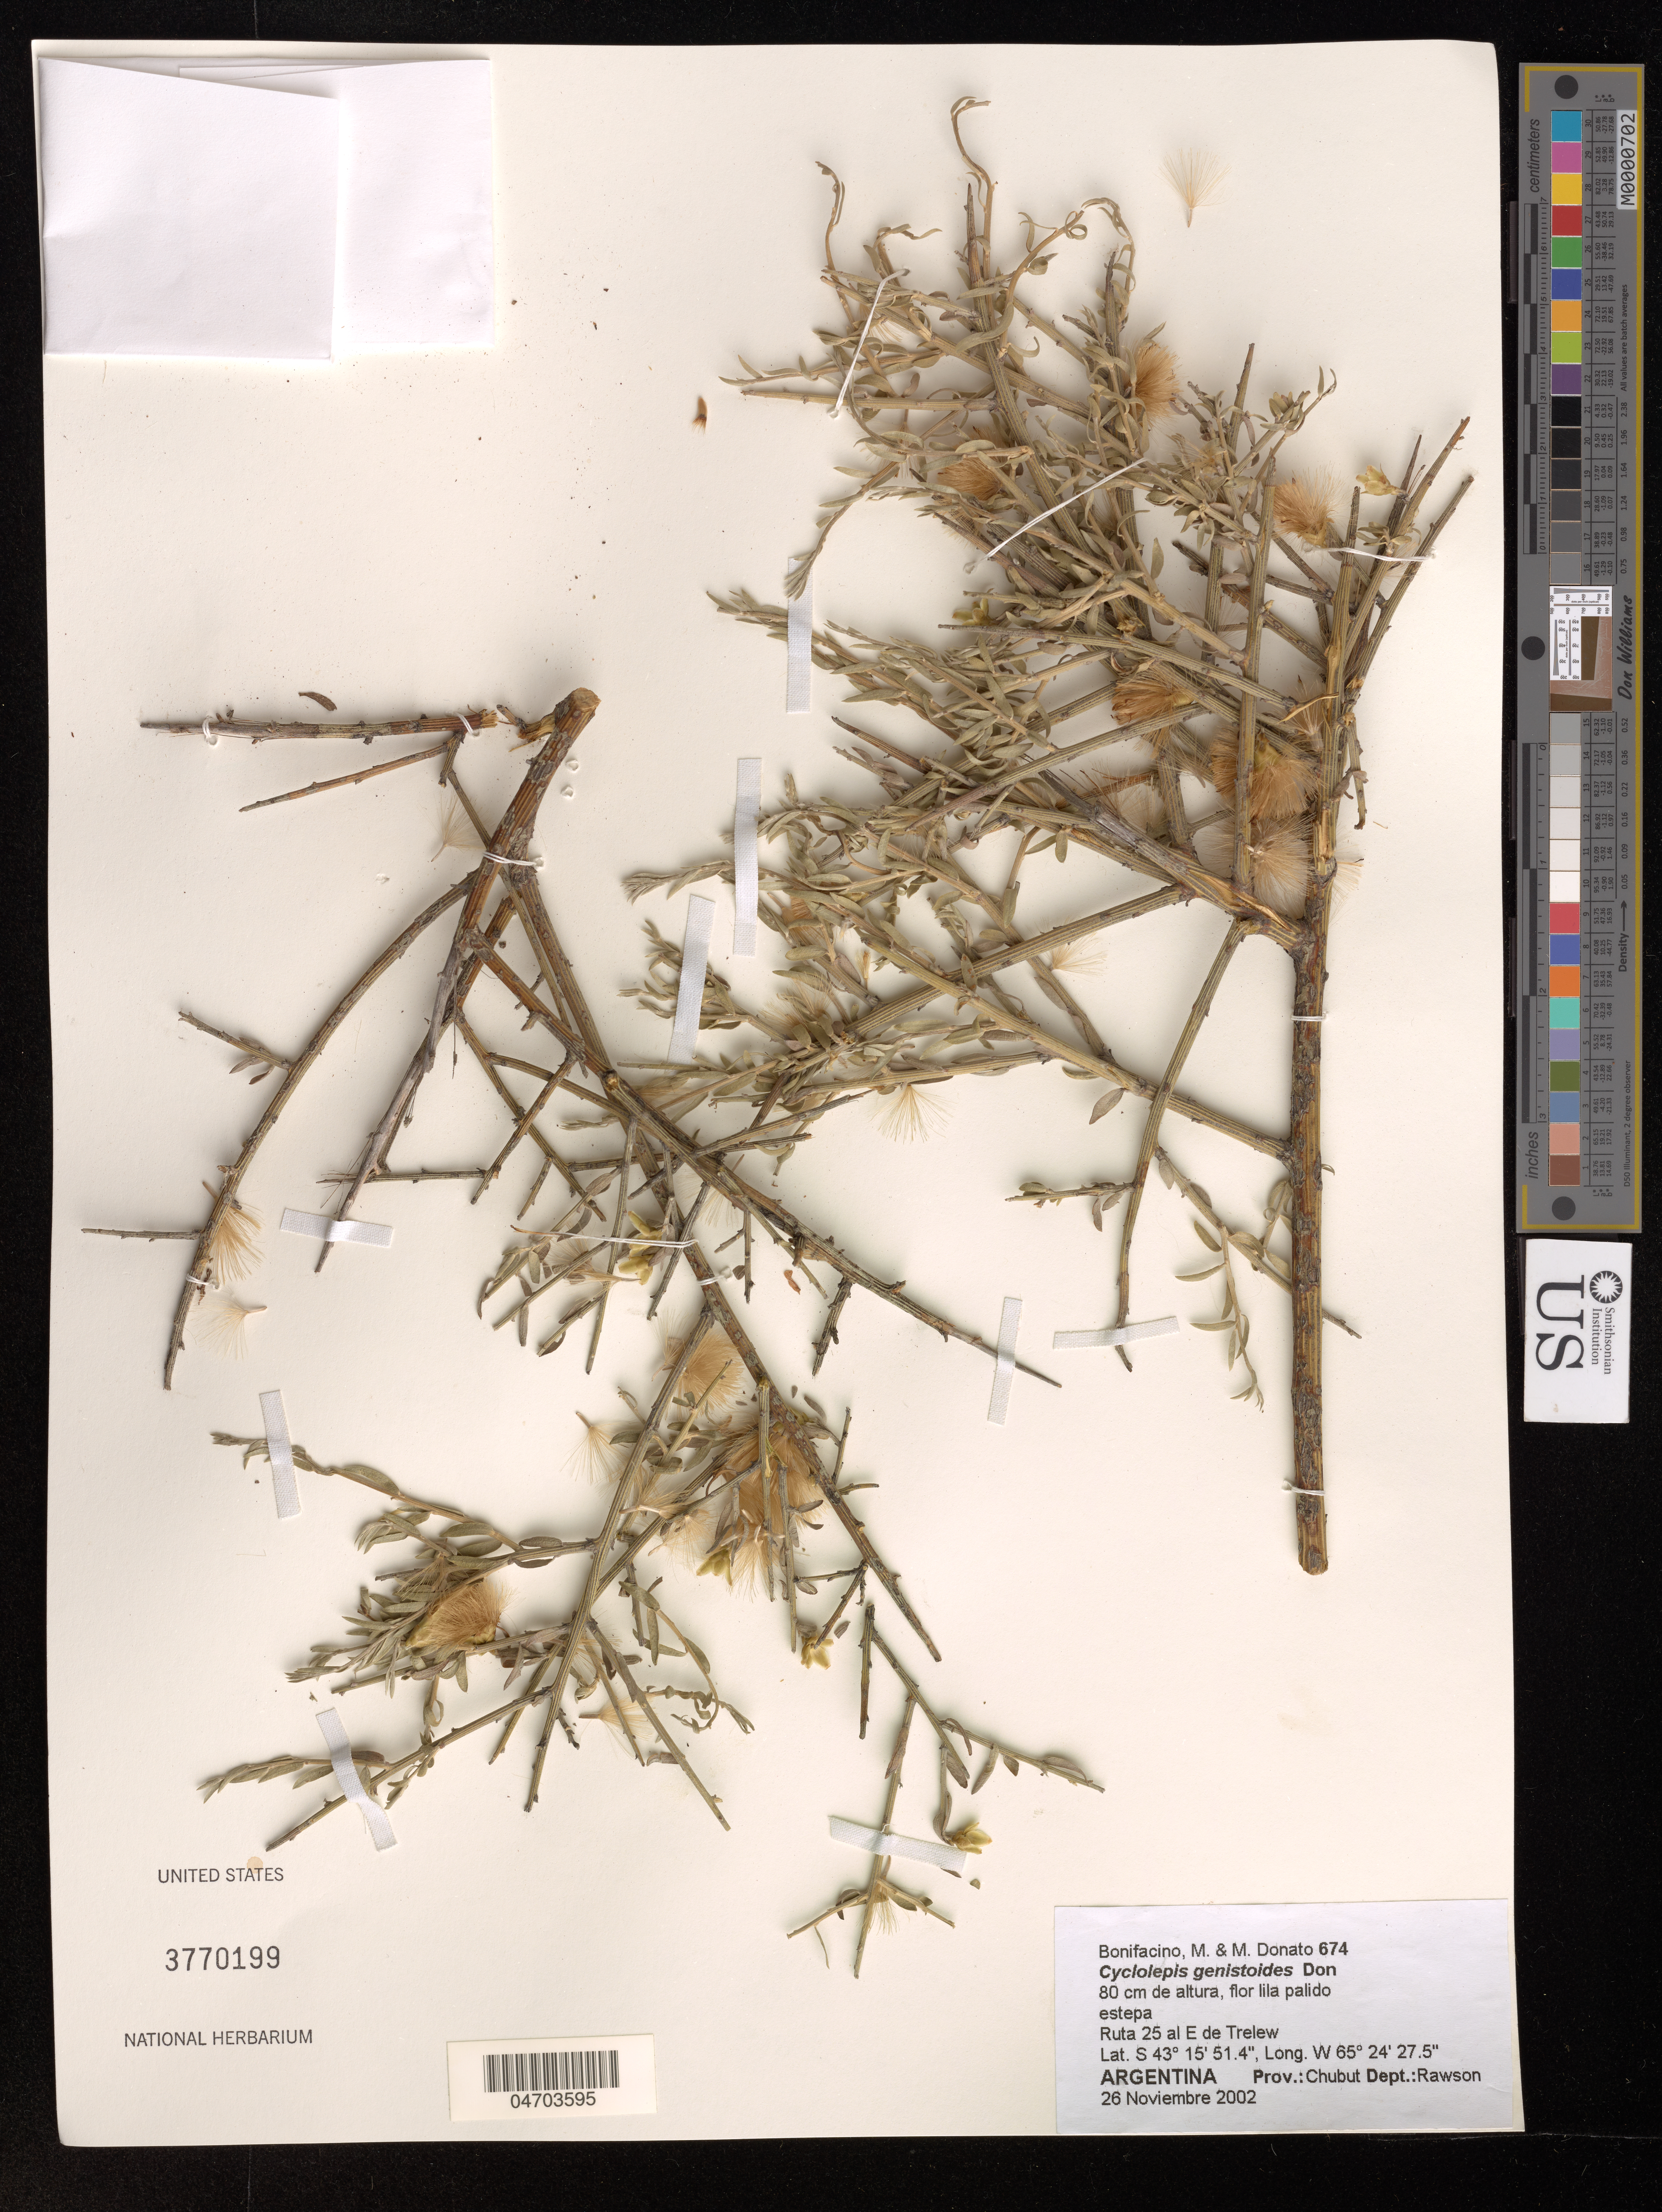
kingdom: Plantae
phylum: Tracheophyta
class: Magnoliopsida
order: Asterales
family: Asteraceae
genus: Cyclolepis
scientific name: Cyclolepis genistoides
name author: Gill. ex D. Don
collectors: M. Bonifacino & M. Donato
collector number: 674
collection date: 2002-11-26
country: Argentina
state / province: Chubut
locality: Rawson.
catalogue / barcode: US 3770199